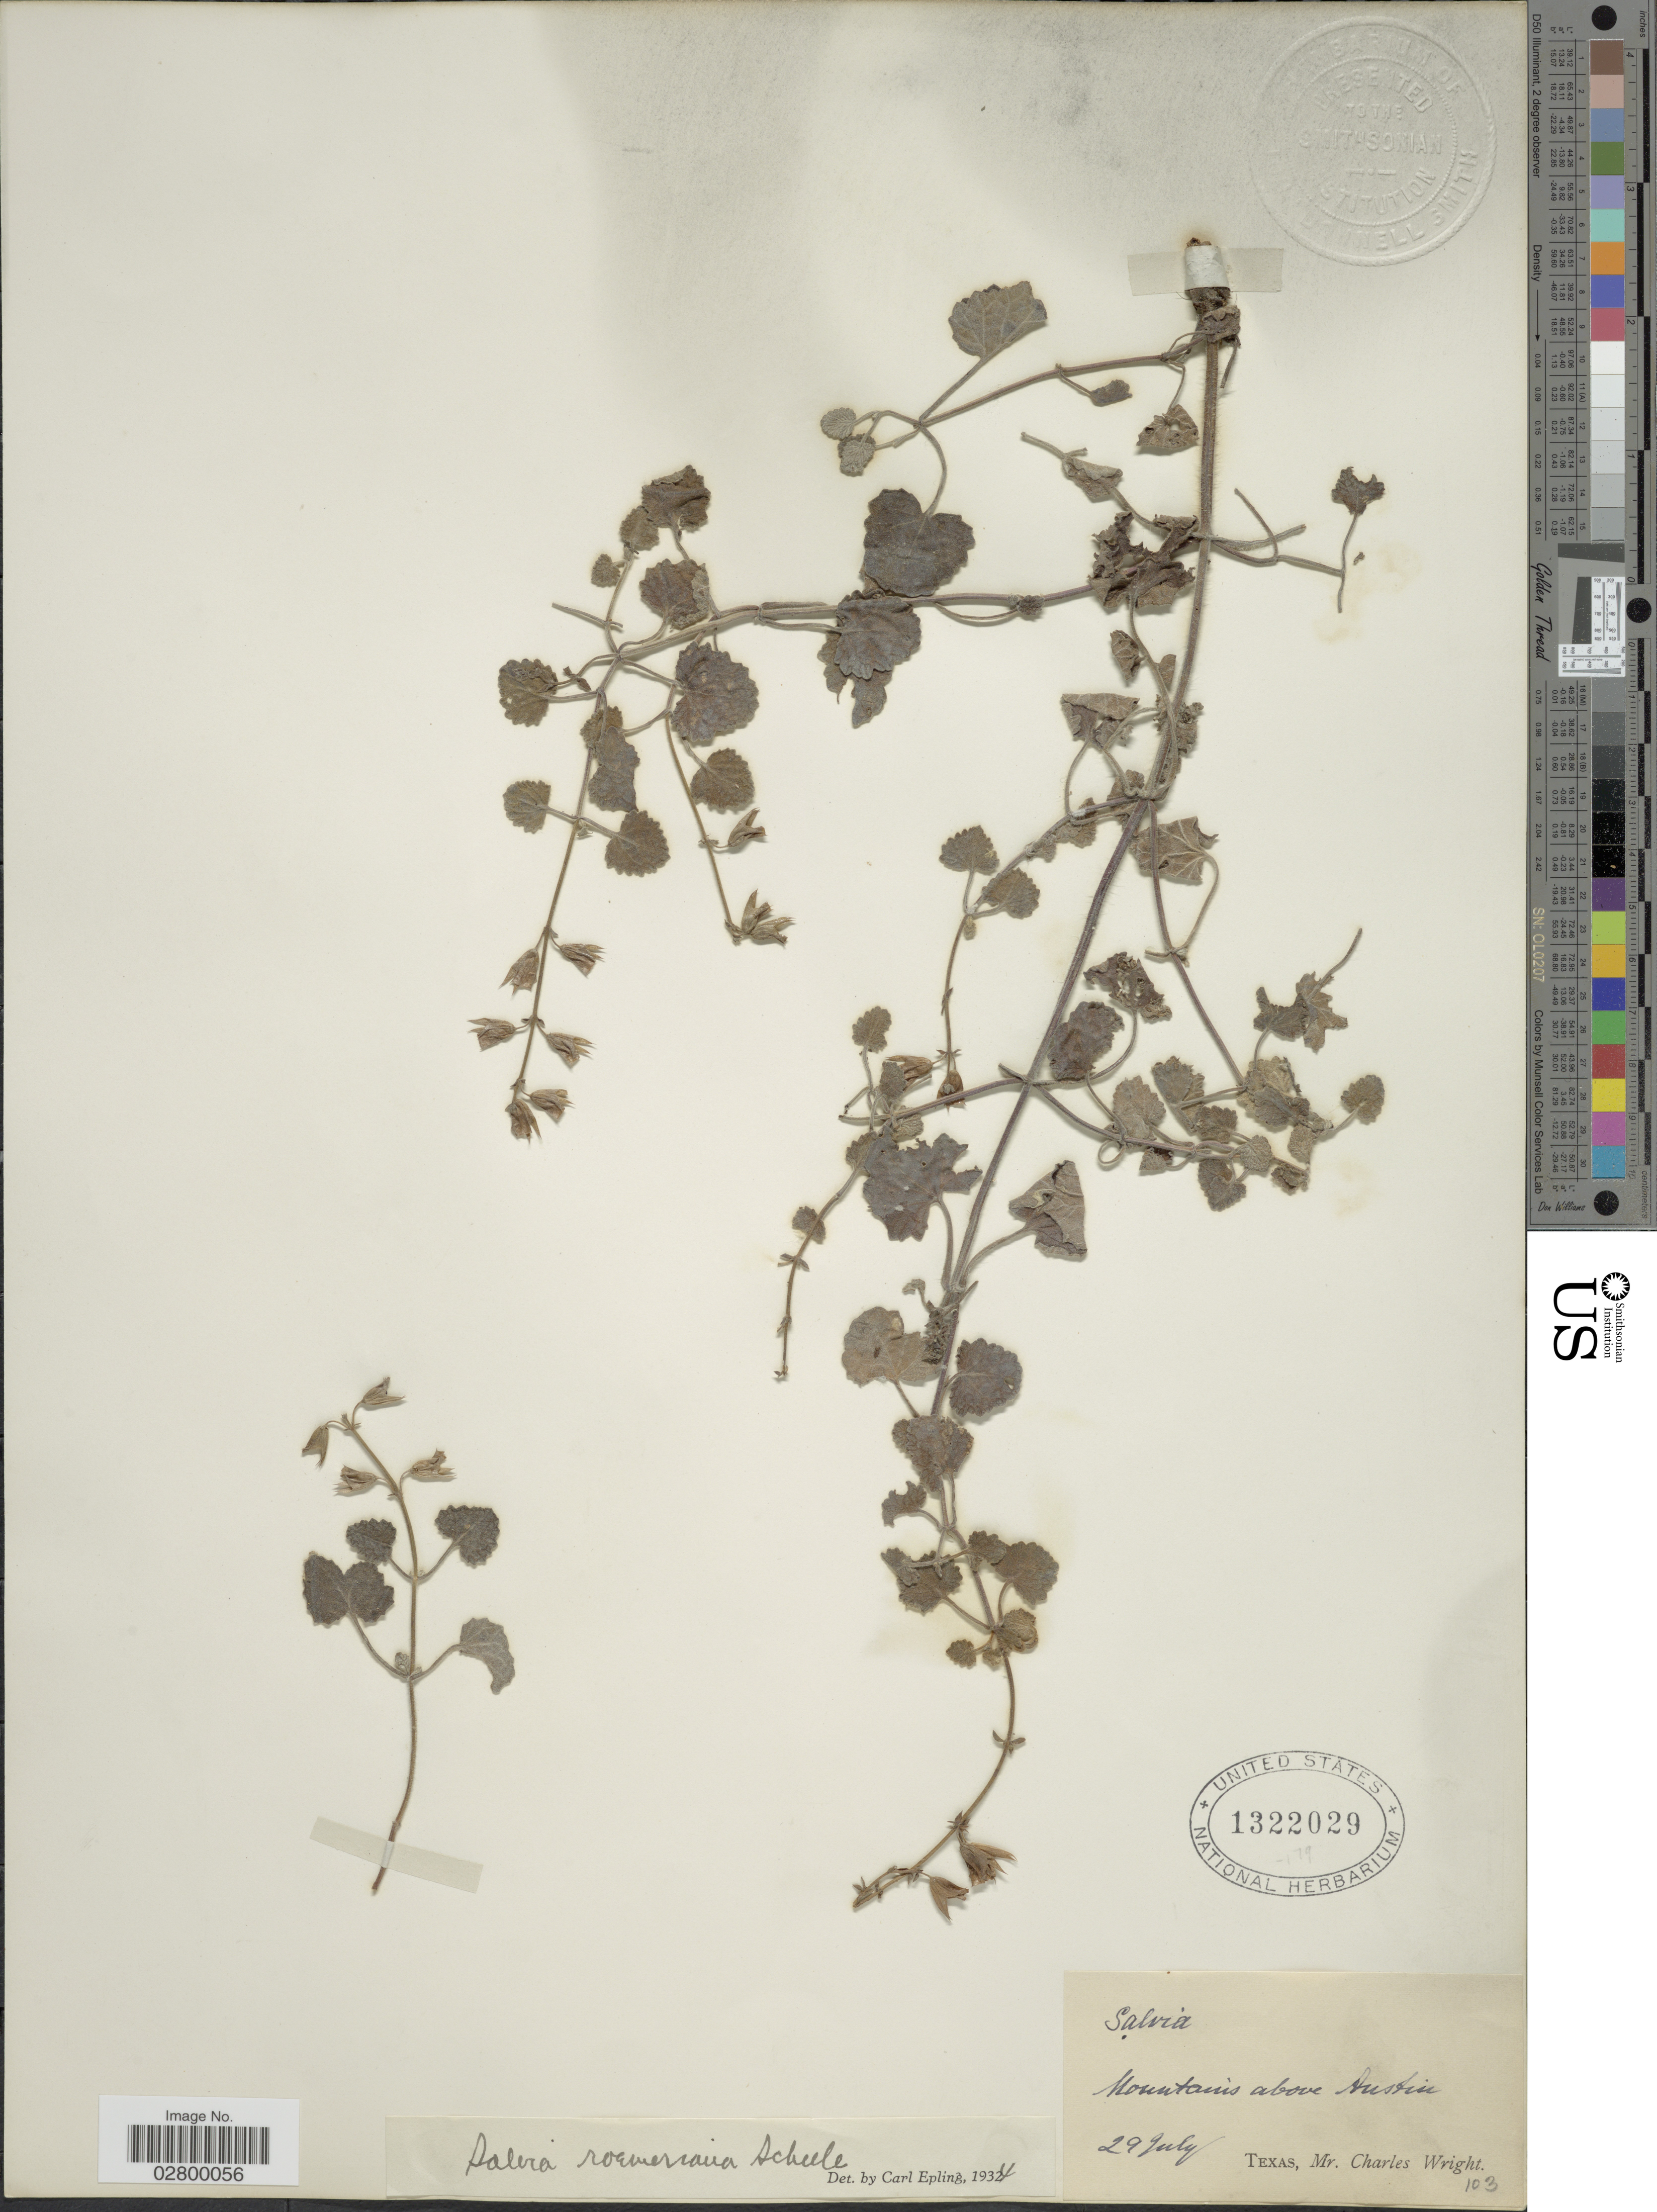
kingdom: Plantae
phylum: Tracheophyta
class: Magnoliopsida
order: Lamiales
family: Lamiaceae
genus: Salvia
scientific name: Salvia roemeriana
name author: Scheele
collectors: C. Wright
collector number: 103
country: United States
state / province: Texas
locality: Mountains above Austin.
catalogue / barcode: US 1322029